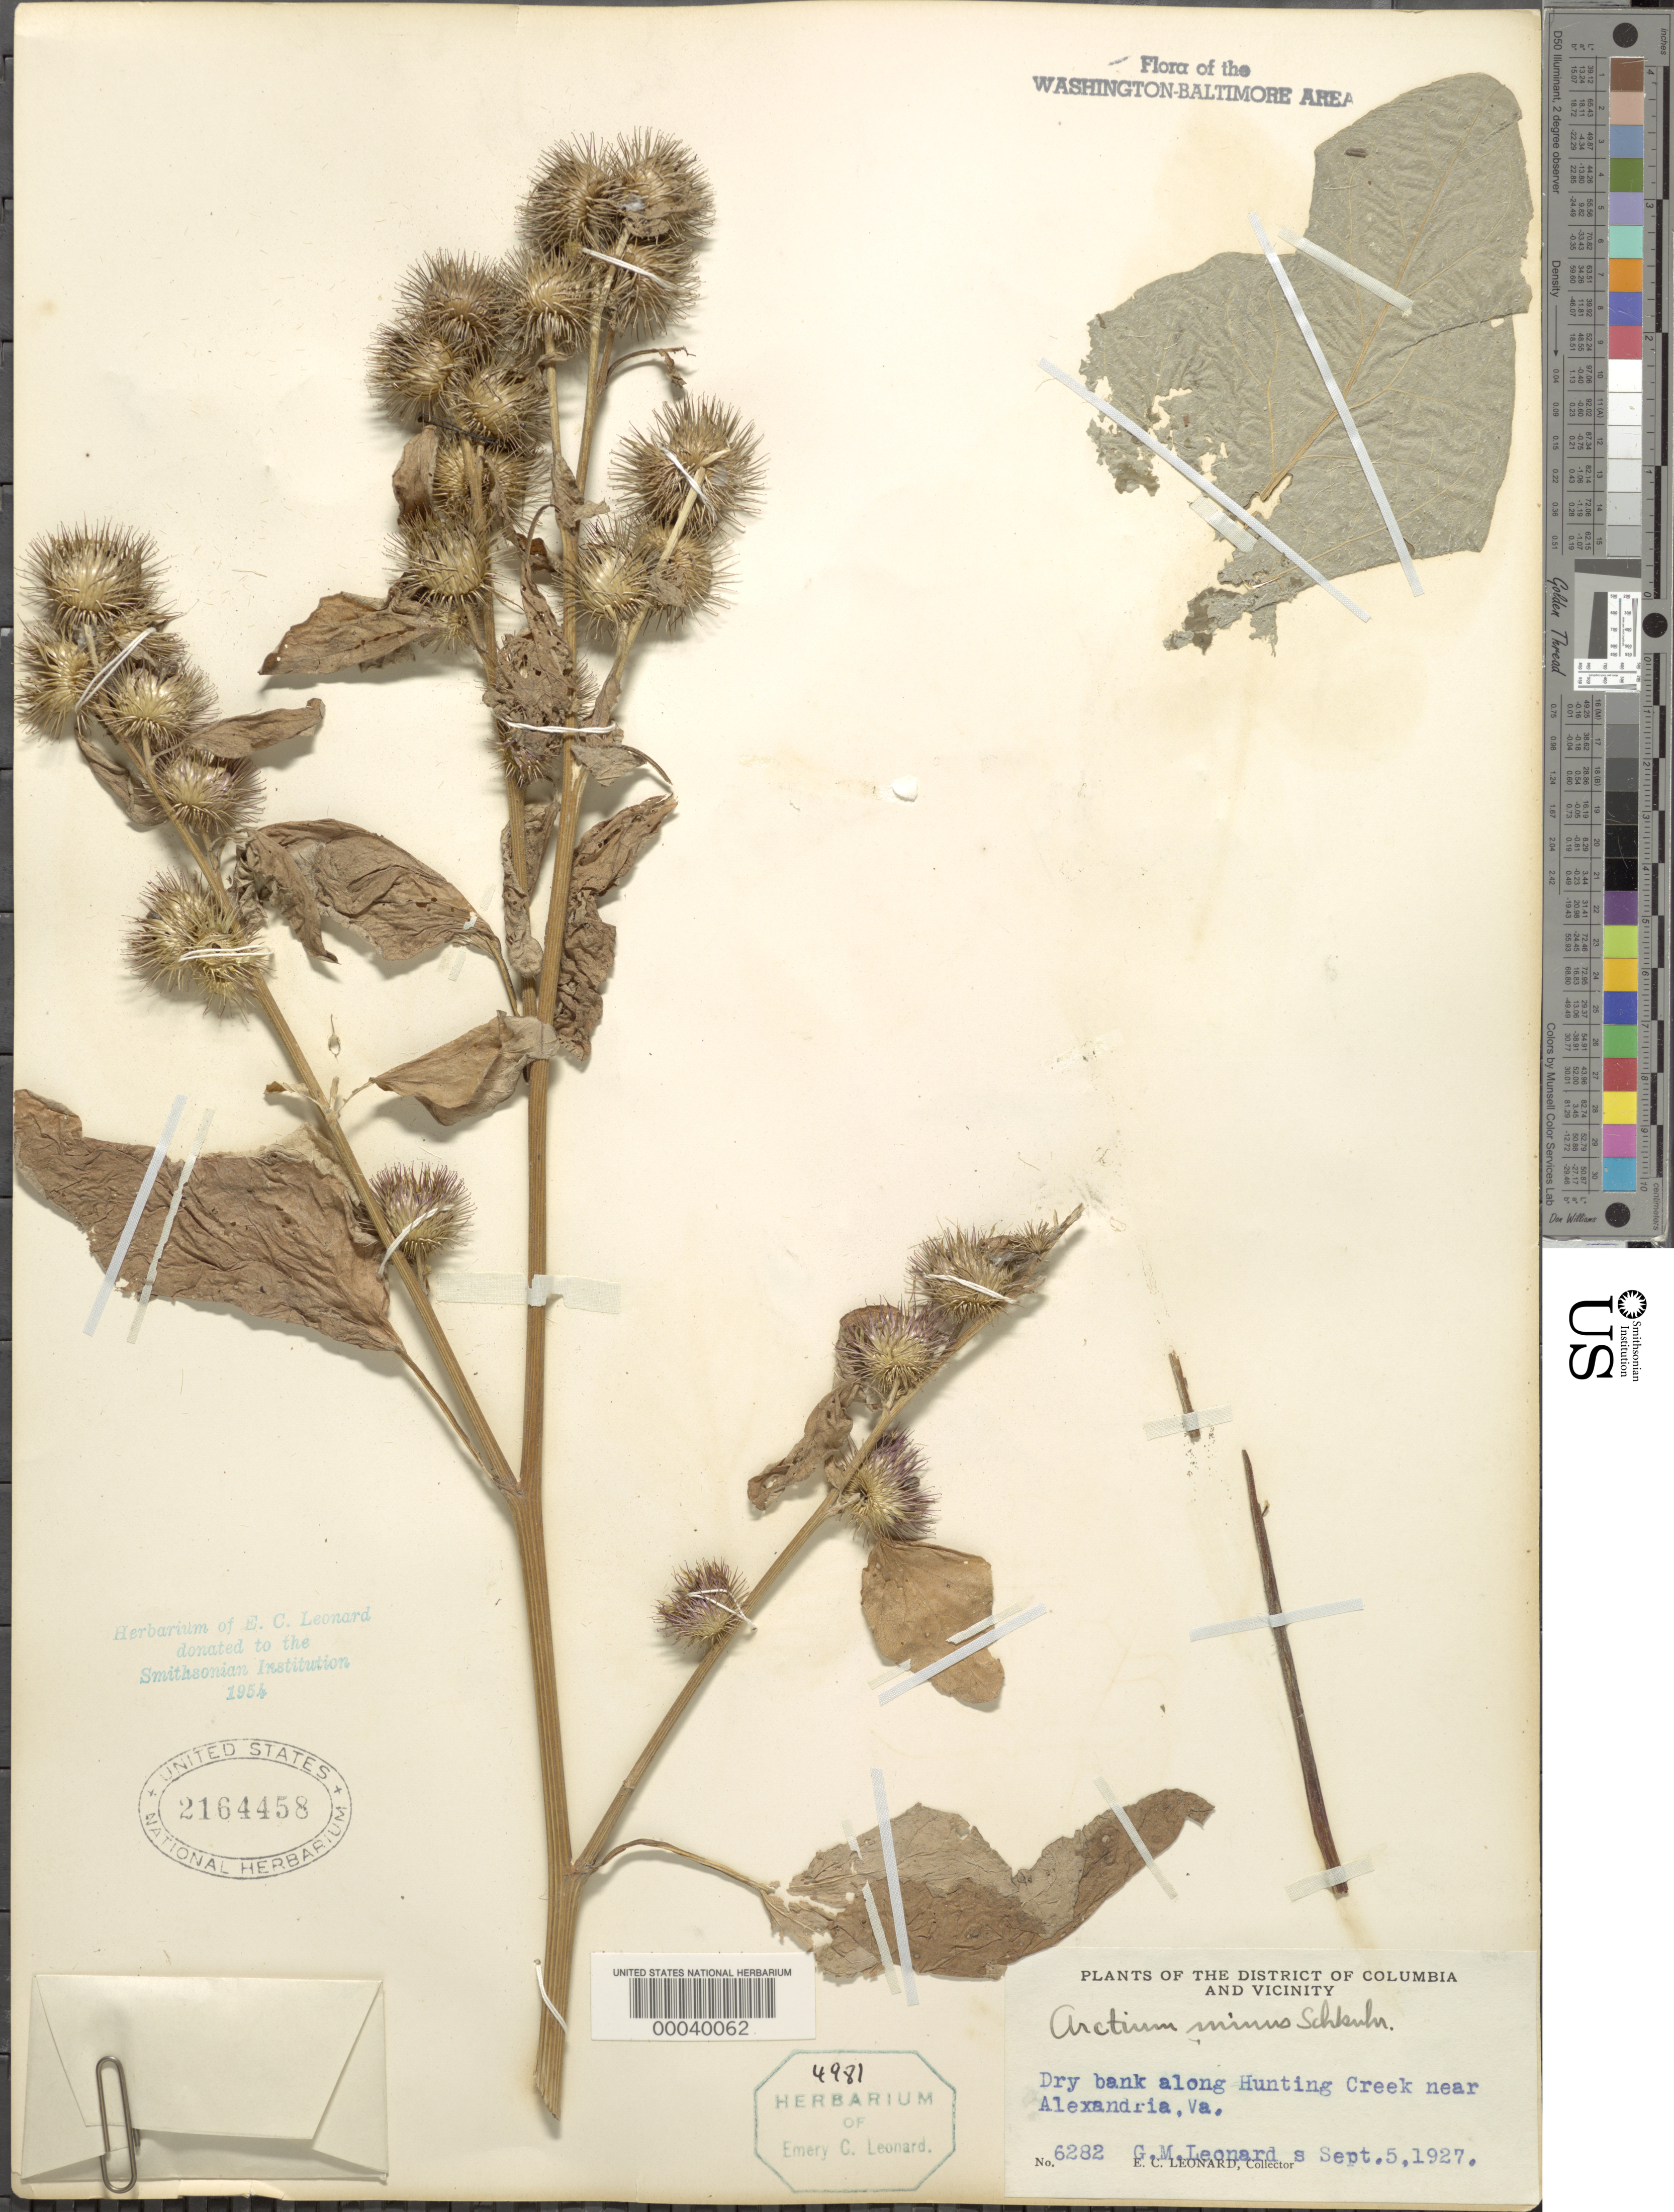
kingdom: Plantae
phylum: Tracheophyta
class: Magnoliopsida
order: Asterales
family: Asteraceae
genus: Arctium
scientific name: Arctium minus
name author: (Hill) Bernh.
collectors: E. C. Leonard & G. M. Leonard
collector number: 6282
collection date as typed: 05 Sep 1927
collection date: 1927-09-05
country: United States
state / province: Virginia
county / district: Fairfax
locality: Hunting Creek near Alexandria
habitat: Dry bank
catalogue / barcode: US 2164458